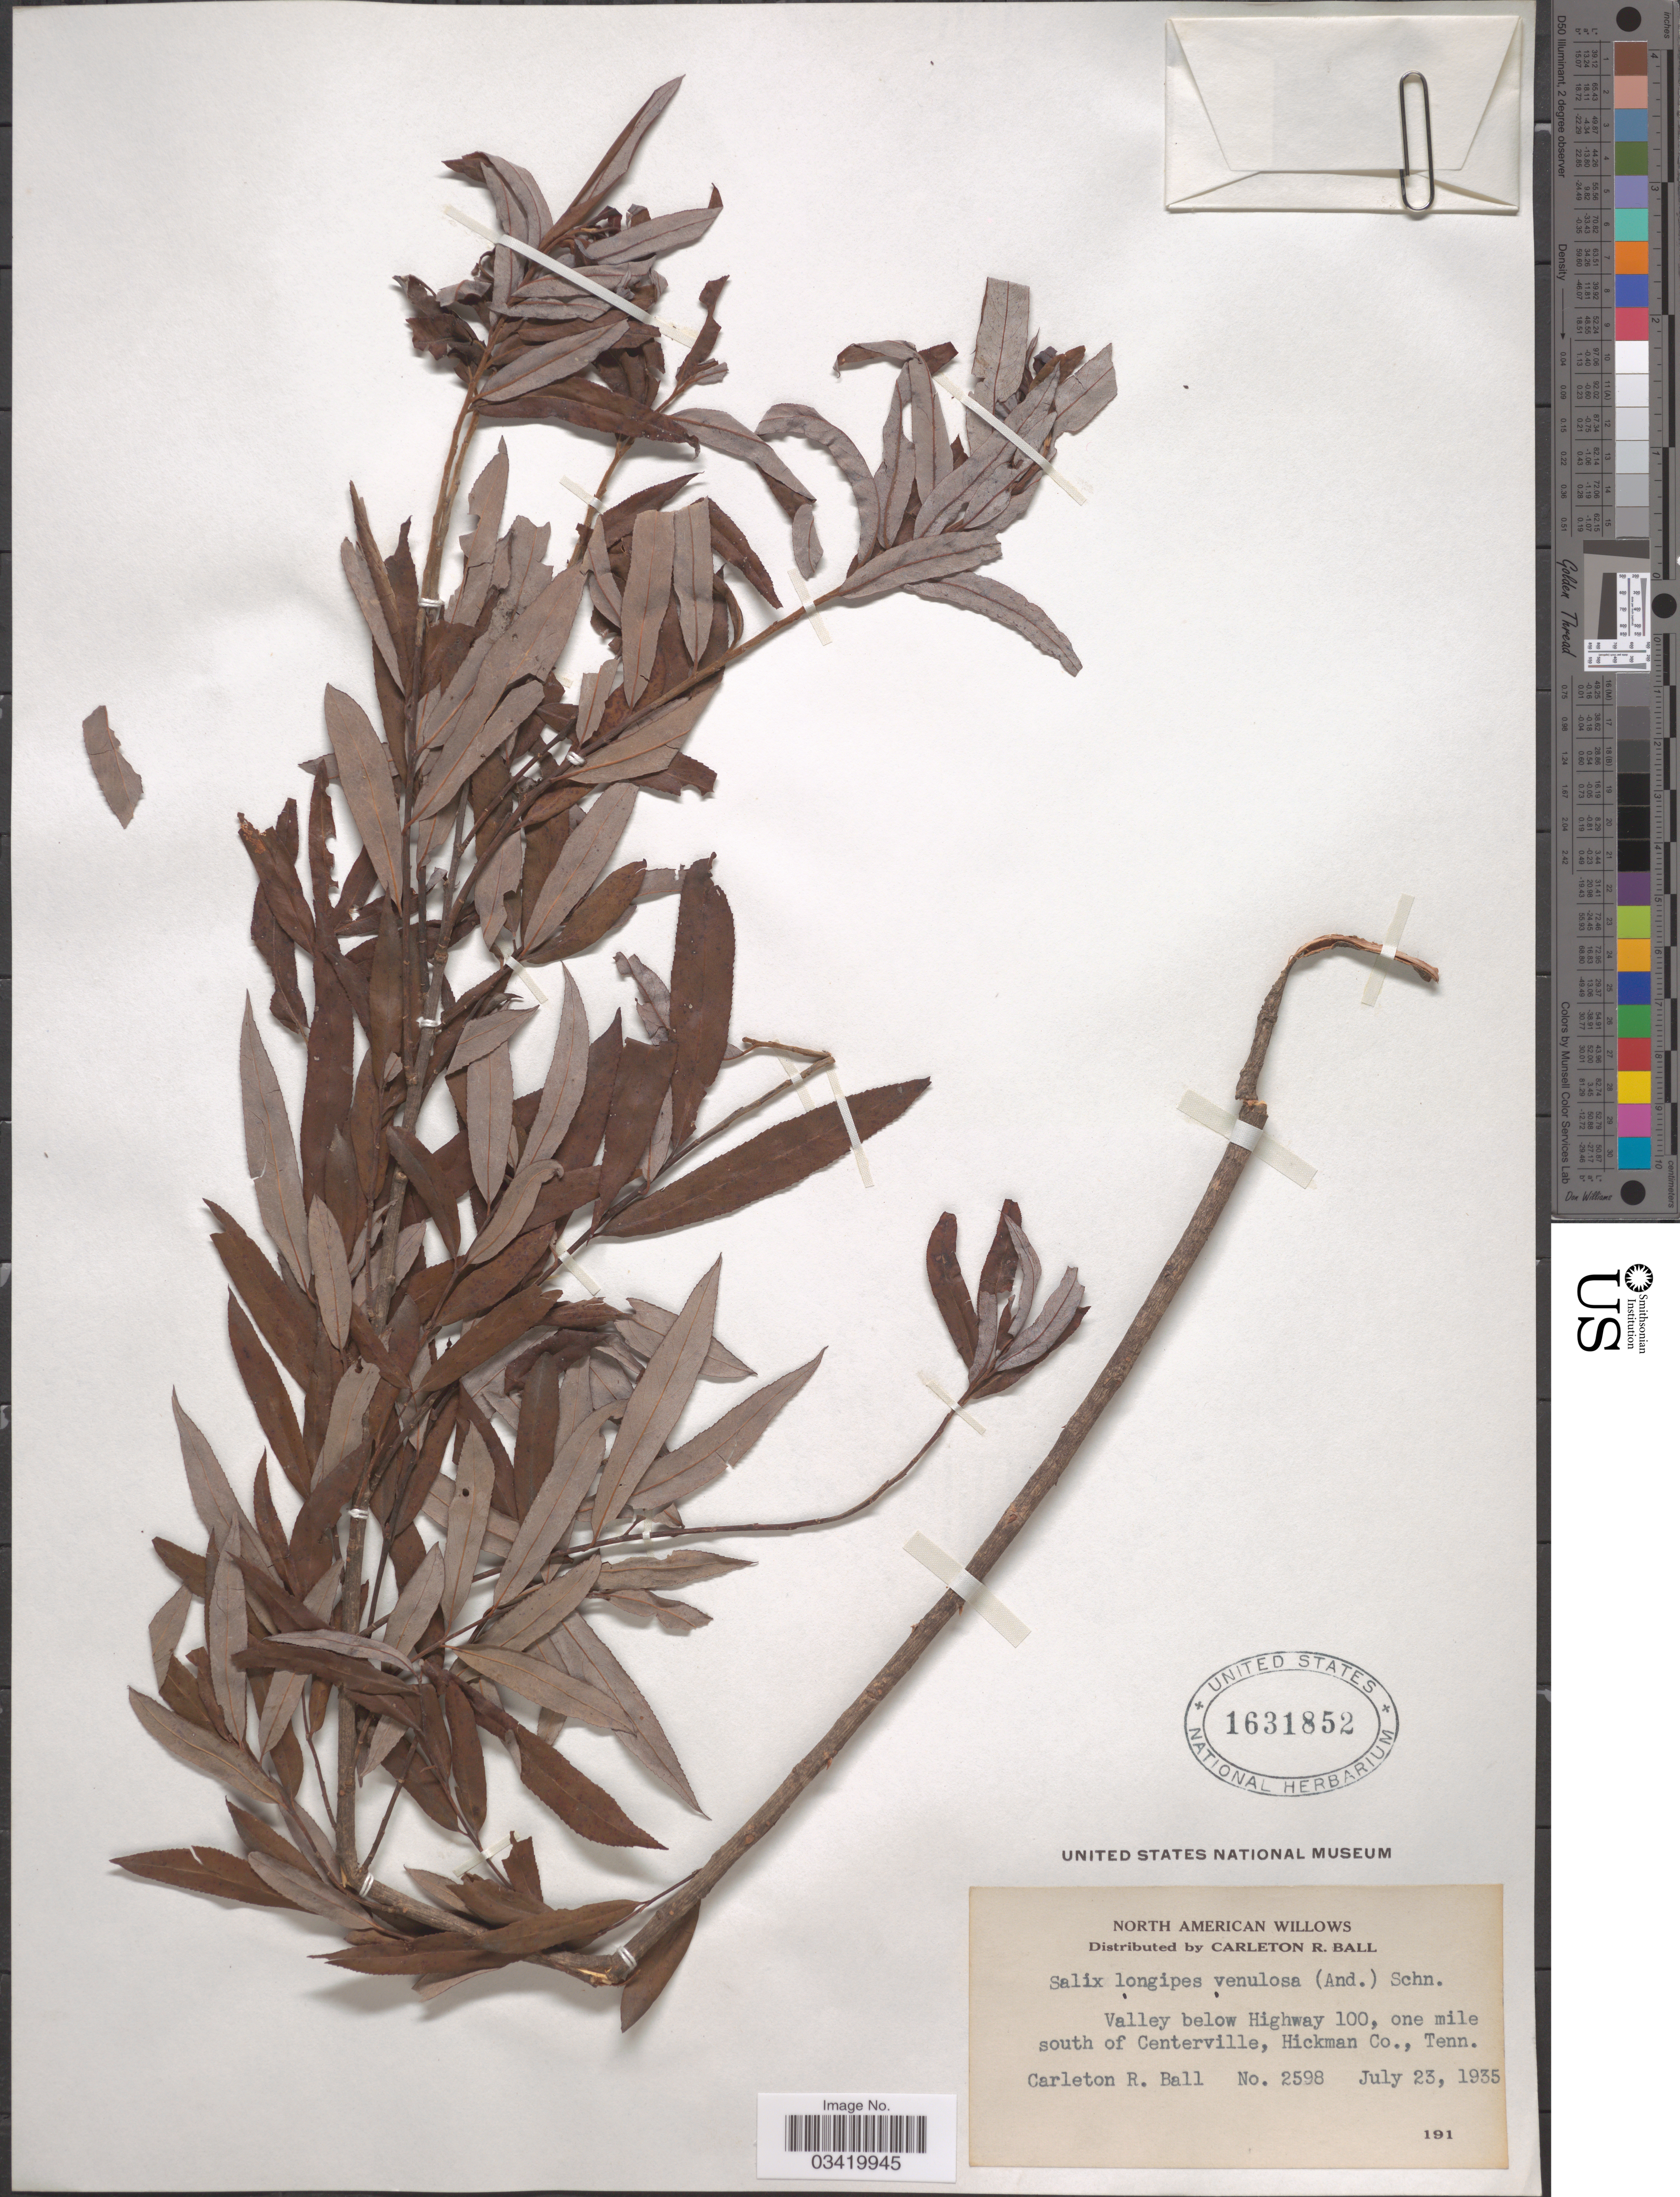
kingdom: Plantae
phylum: Tracheophyta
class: Magnoliopsida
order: Malpighiales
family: Salicaceae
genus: Salix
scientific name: Salix caroliniana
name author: Michx.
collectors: C. R. Ball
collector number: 2598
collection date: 1935-07-23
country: United States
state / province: Tennessee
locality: Valley below Highway 100, one mile south of Centerville, Hickman Co.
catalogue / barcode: US 1631852